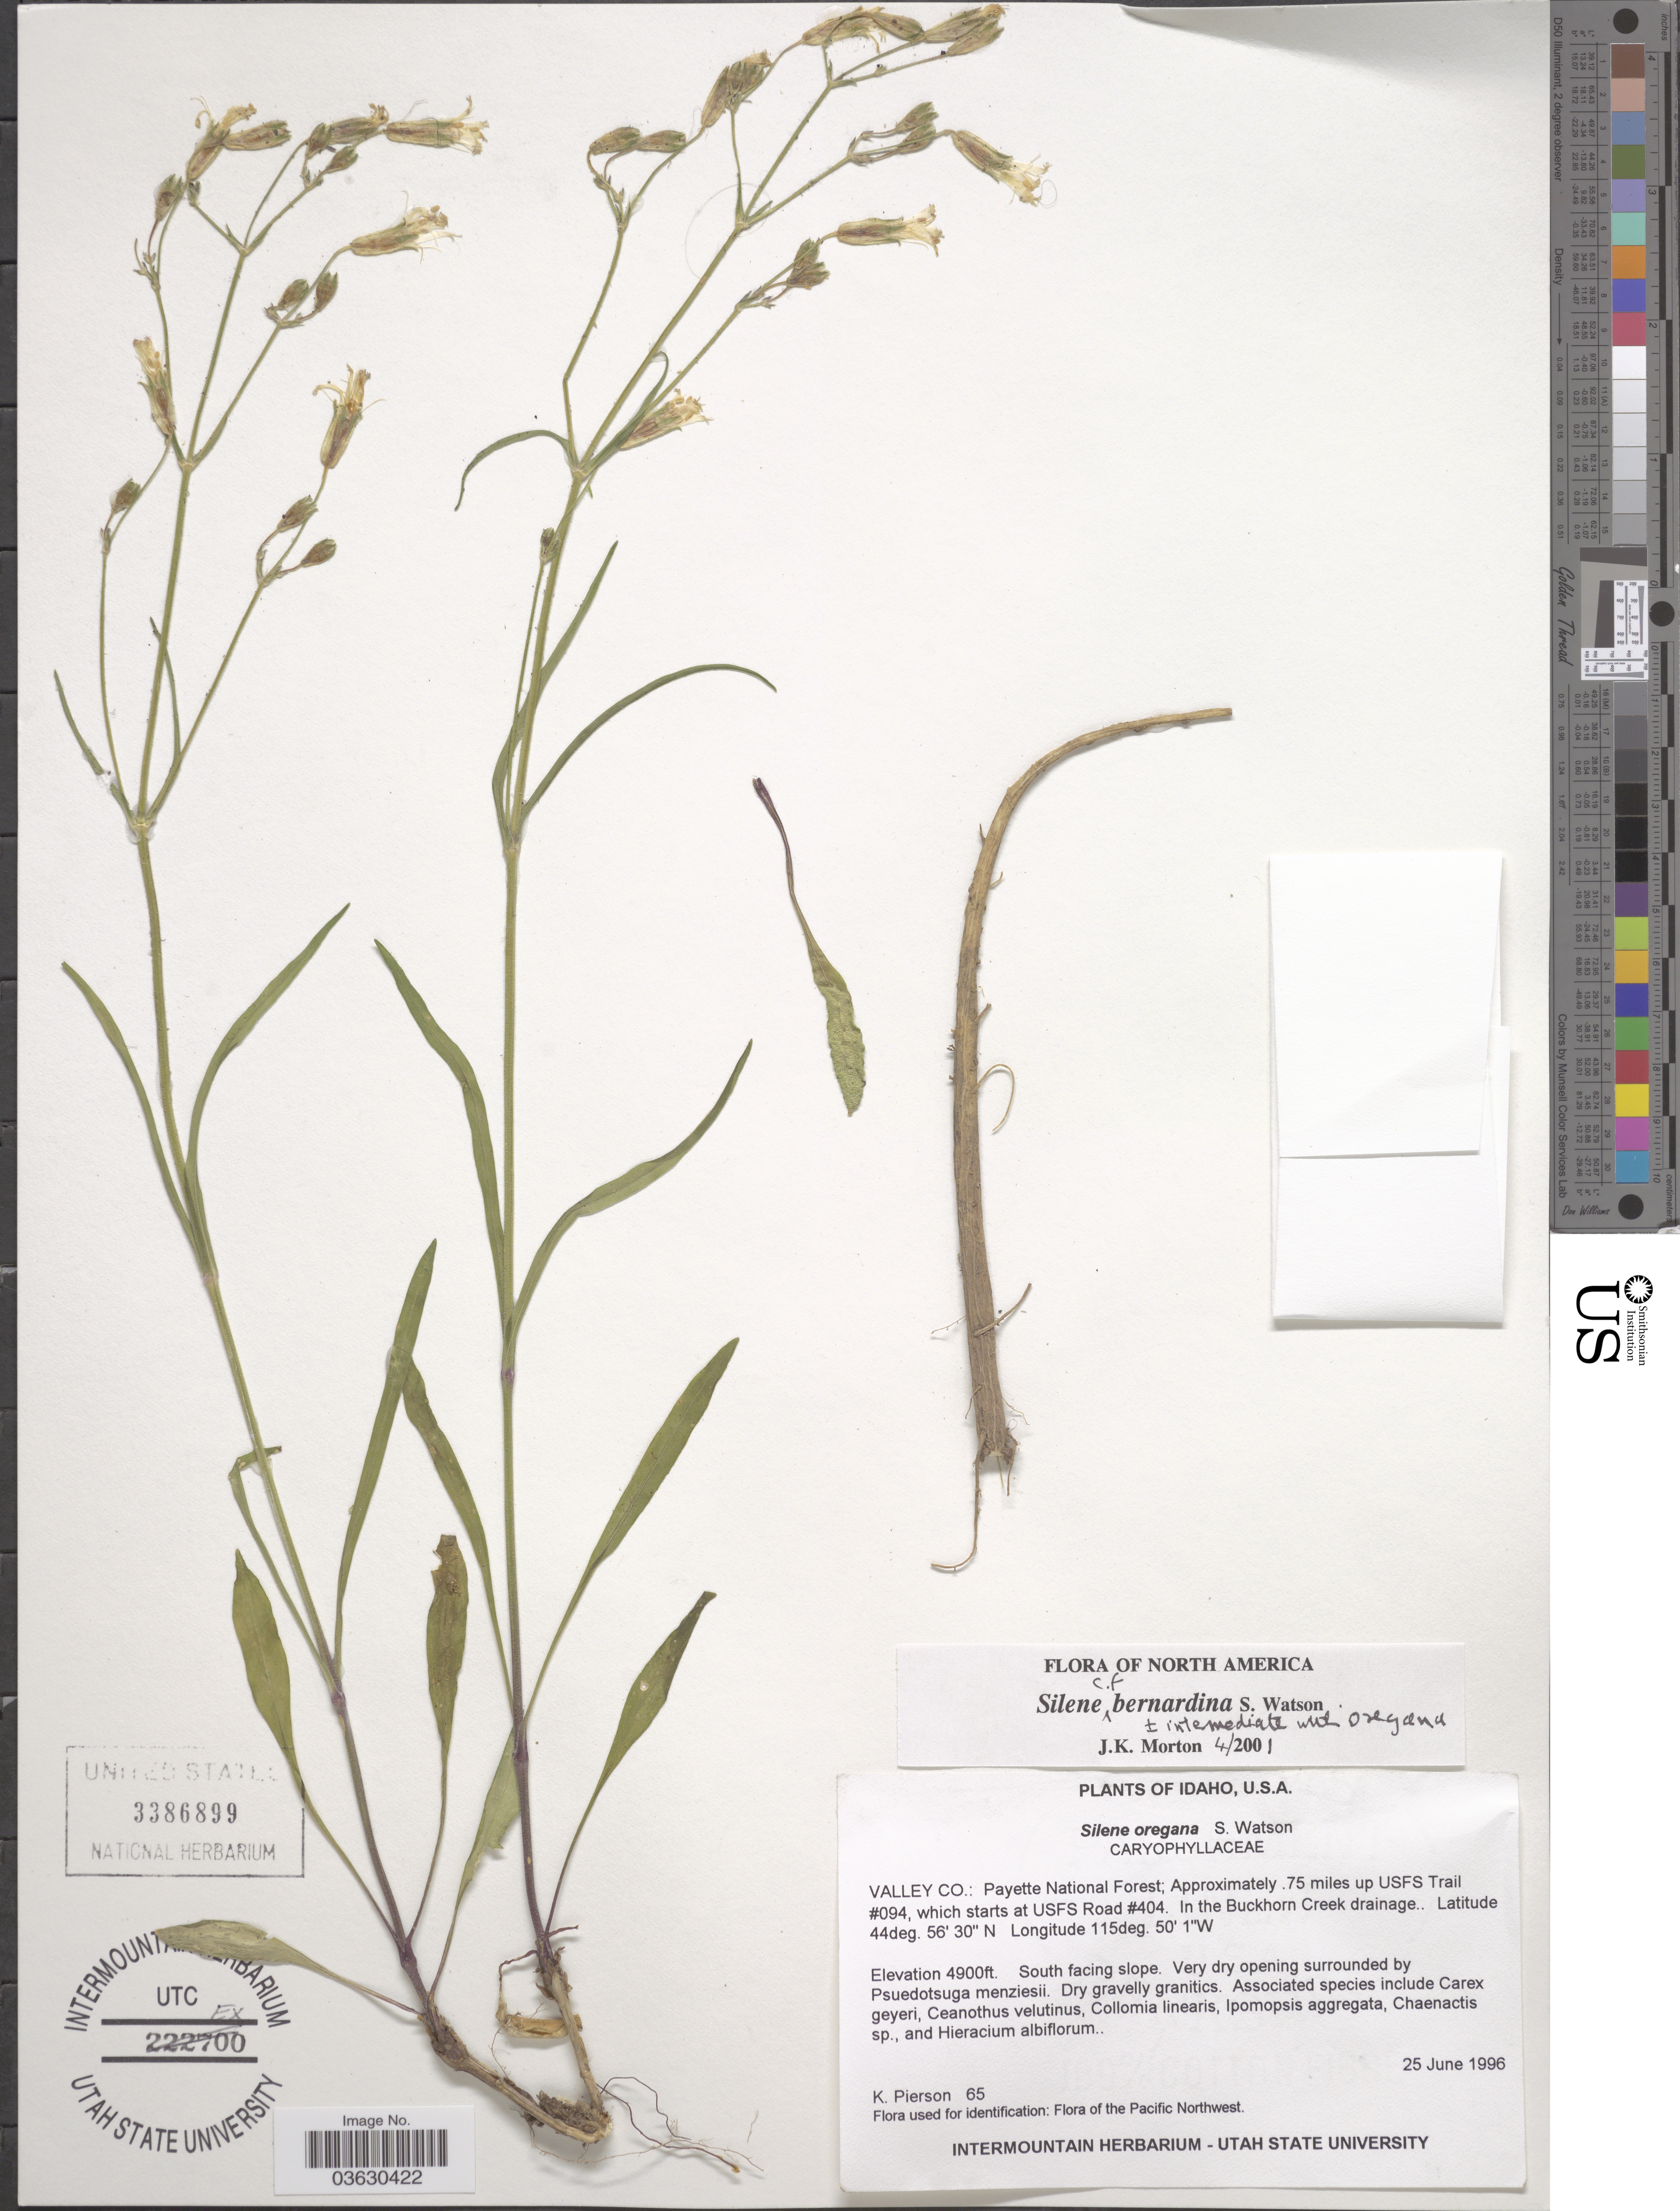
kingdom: Plantae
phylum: Tracheophyta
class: Magnoliopsida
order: Caryophyllales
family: Caryophyllaceae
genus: Silene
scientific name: Silene bernardina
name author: S. Watson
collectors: K. Pierson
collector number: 65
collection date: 1996-06-25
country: United States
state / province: Idaho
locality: Valley Co.: Payette National Forest; Approximately .75 miles up USFS Trail #094, which starts at USFS Road #404. In the Buckhorn Creek drainage.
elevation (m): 1494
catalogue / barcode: US 3386899